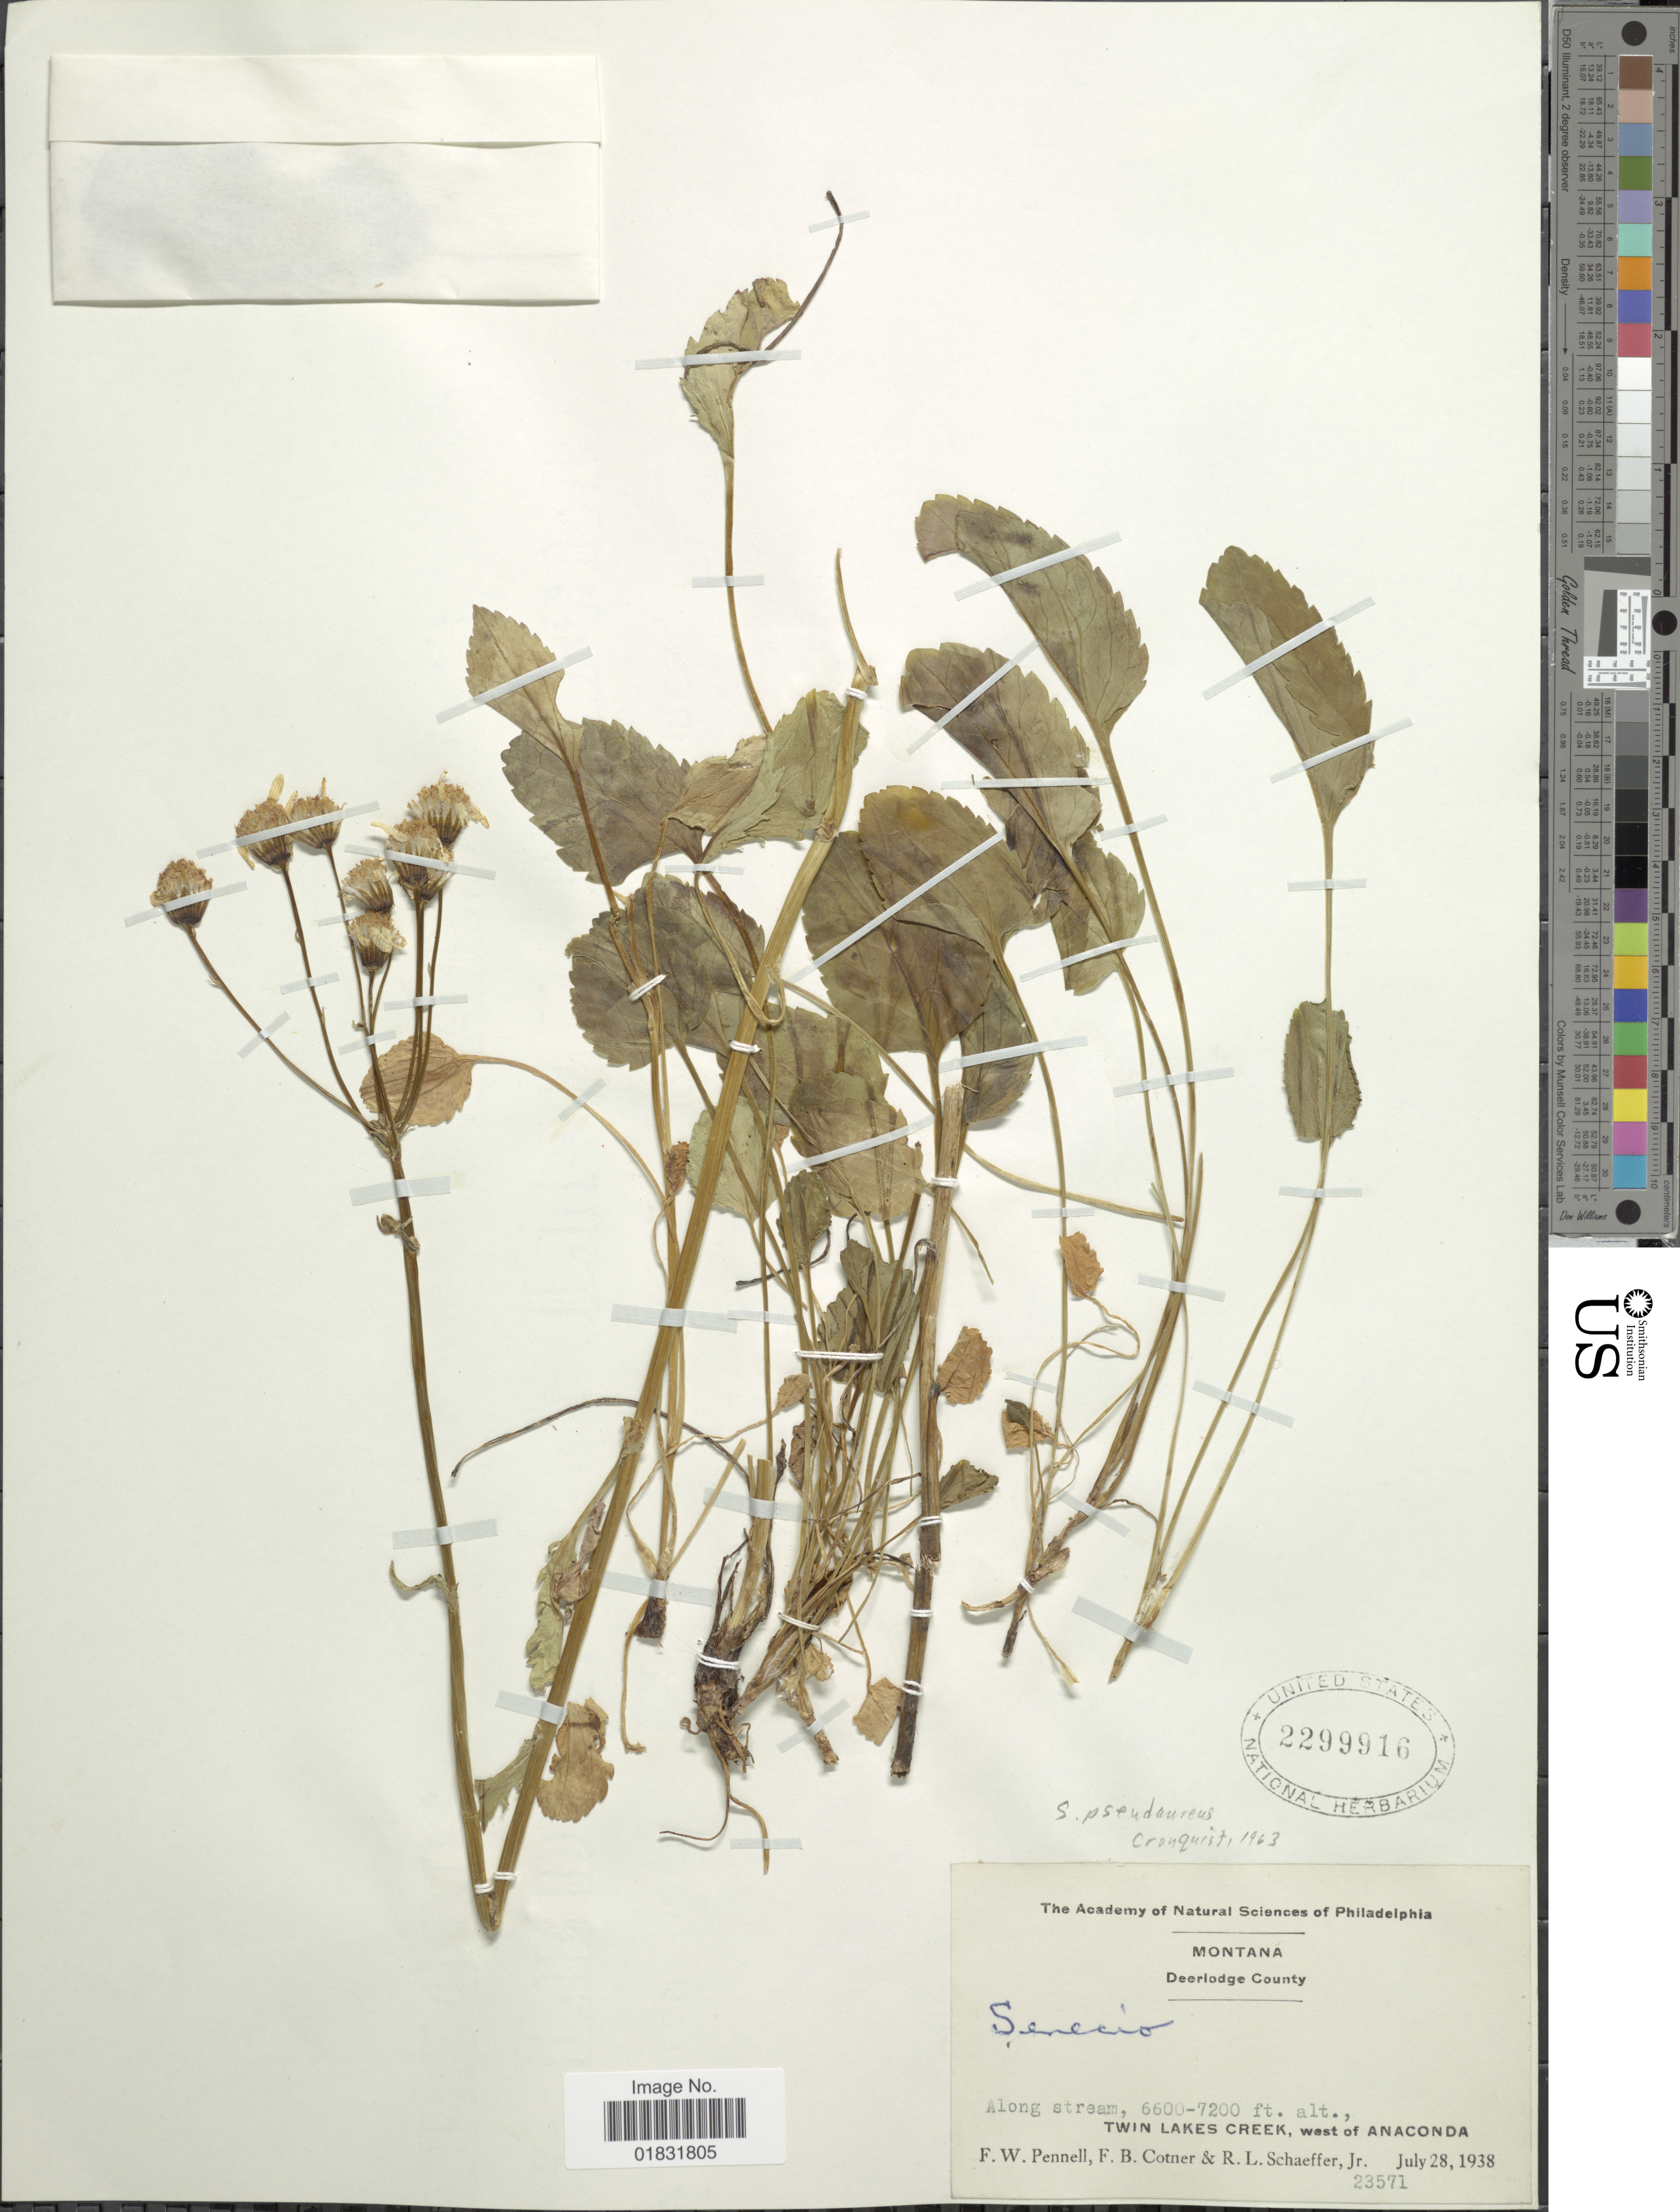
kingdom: Plantae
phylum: Tracheophyta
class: Magnoliopsida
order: Asterales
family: Asteraceae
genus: Packera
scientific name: Packera pseudaurea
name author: (Rydb.) W.A. Weber & Á. Löve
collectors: F. W. Pennell, F. Cotner & R. L. Schaeffer Jr.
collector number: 23571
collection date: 1938-07-28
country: United States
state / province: Montana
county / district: Deer Lodge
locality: Along stream, Twin Lakes Creek, west of Anaconda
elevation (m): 2012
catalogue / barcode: US 2299916